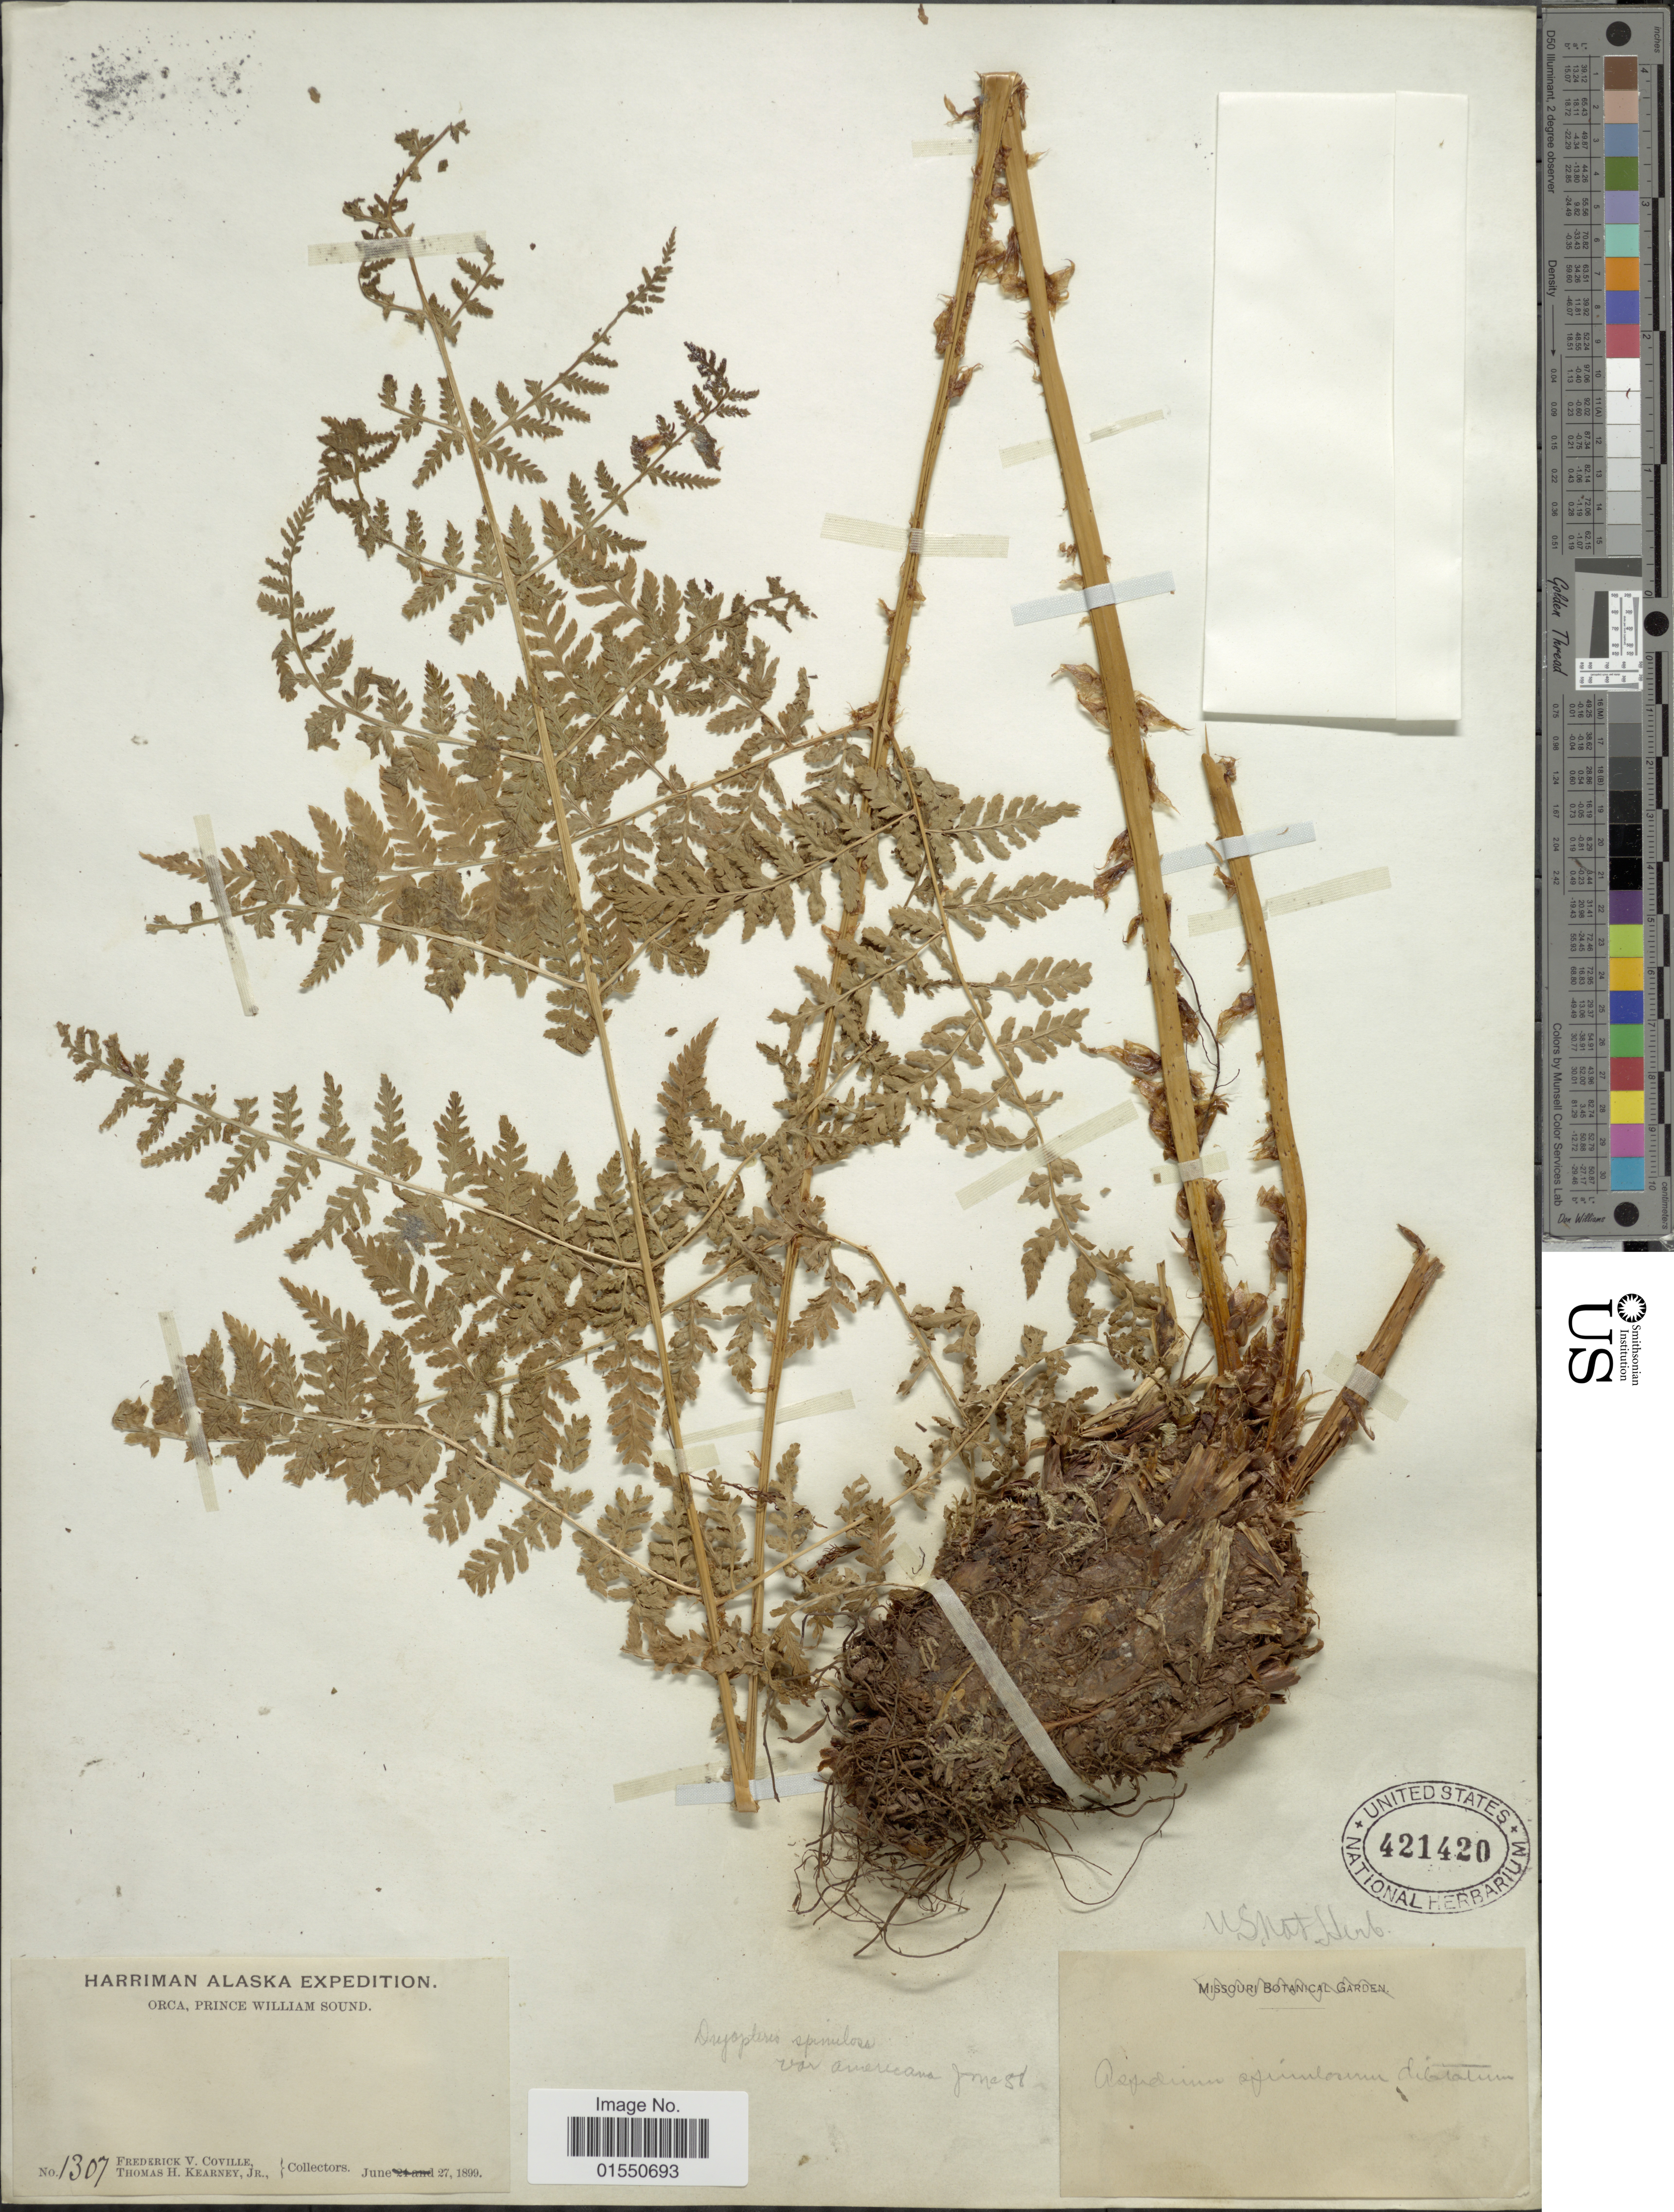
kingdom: Plantae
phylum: Tracheophyta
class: Polypodiopsida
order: Polypodiales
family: Dryopteridaceae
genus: Dryopteris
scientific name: Dryopteris expansa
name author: (C. Presl) Fraser-Jenk. & Jermy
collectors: F. V. Coville & T. H. Kearney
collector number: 1307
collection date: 1899-06-27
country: United States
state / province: Alaska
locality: Orca, Prince William Sound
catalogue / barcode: US 421420